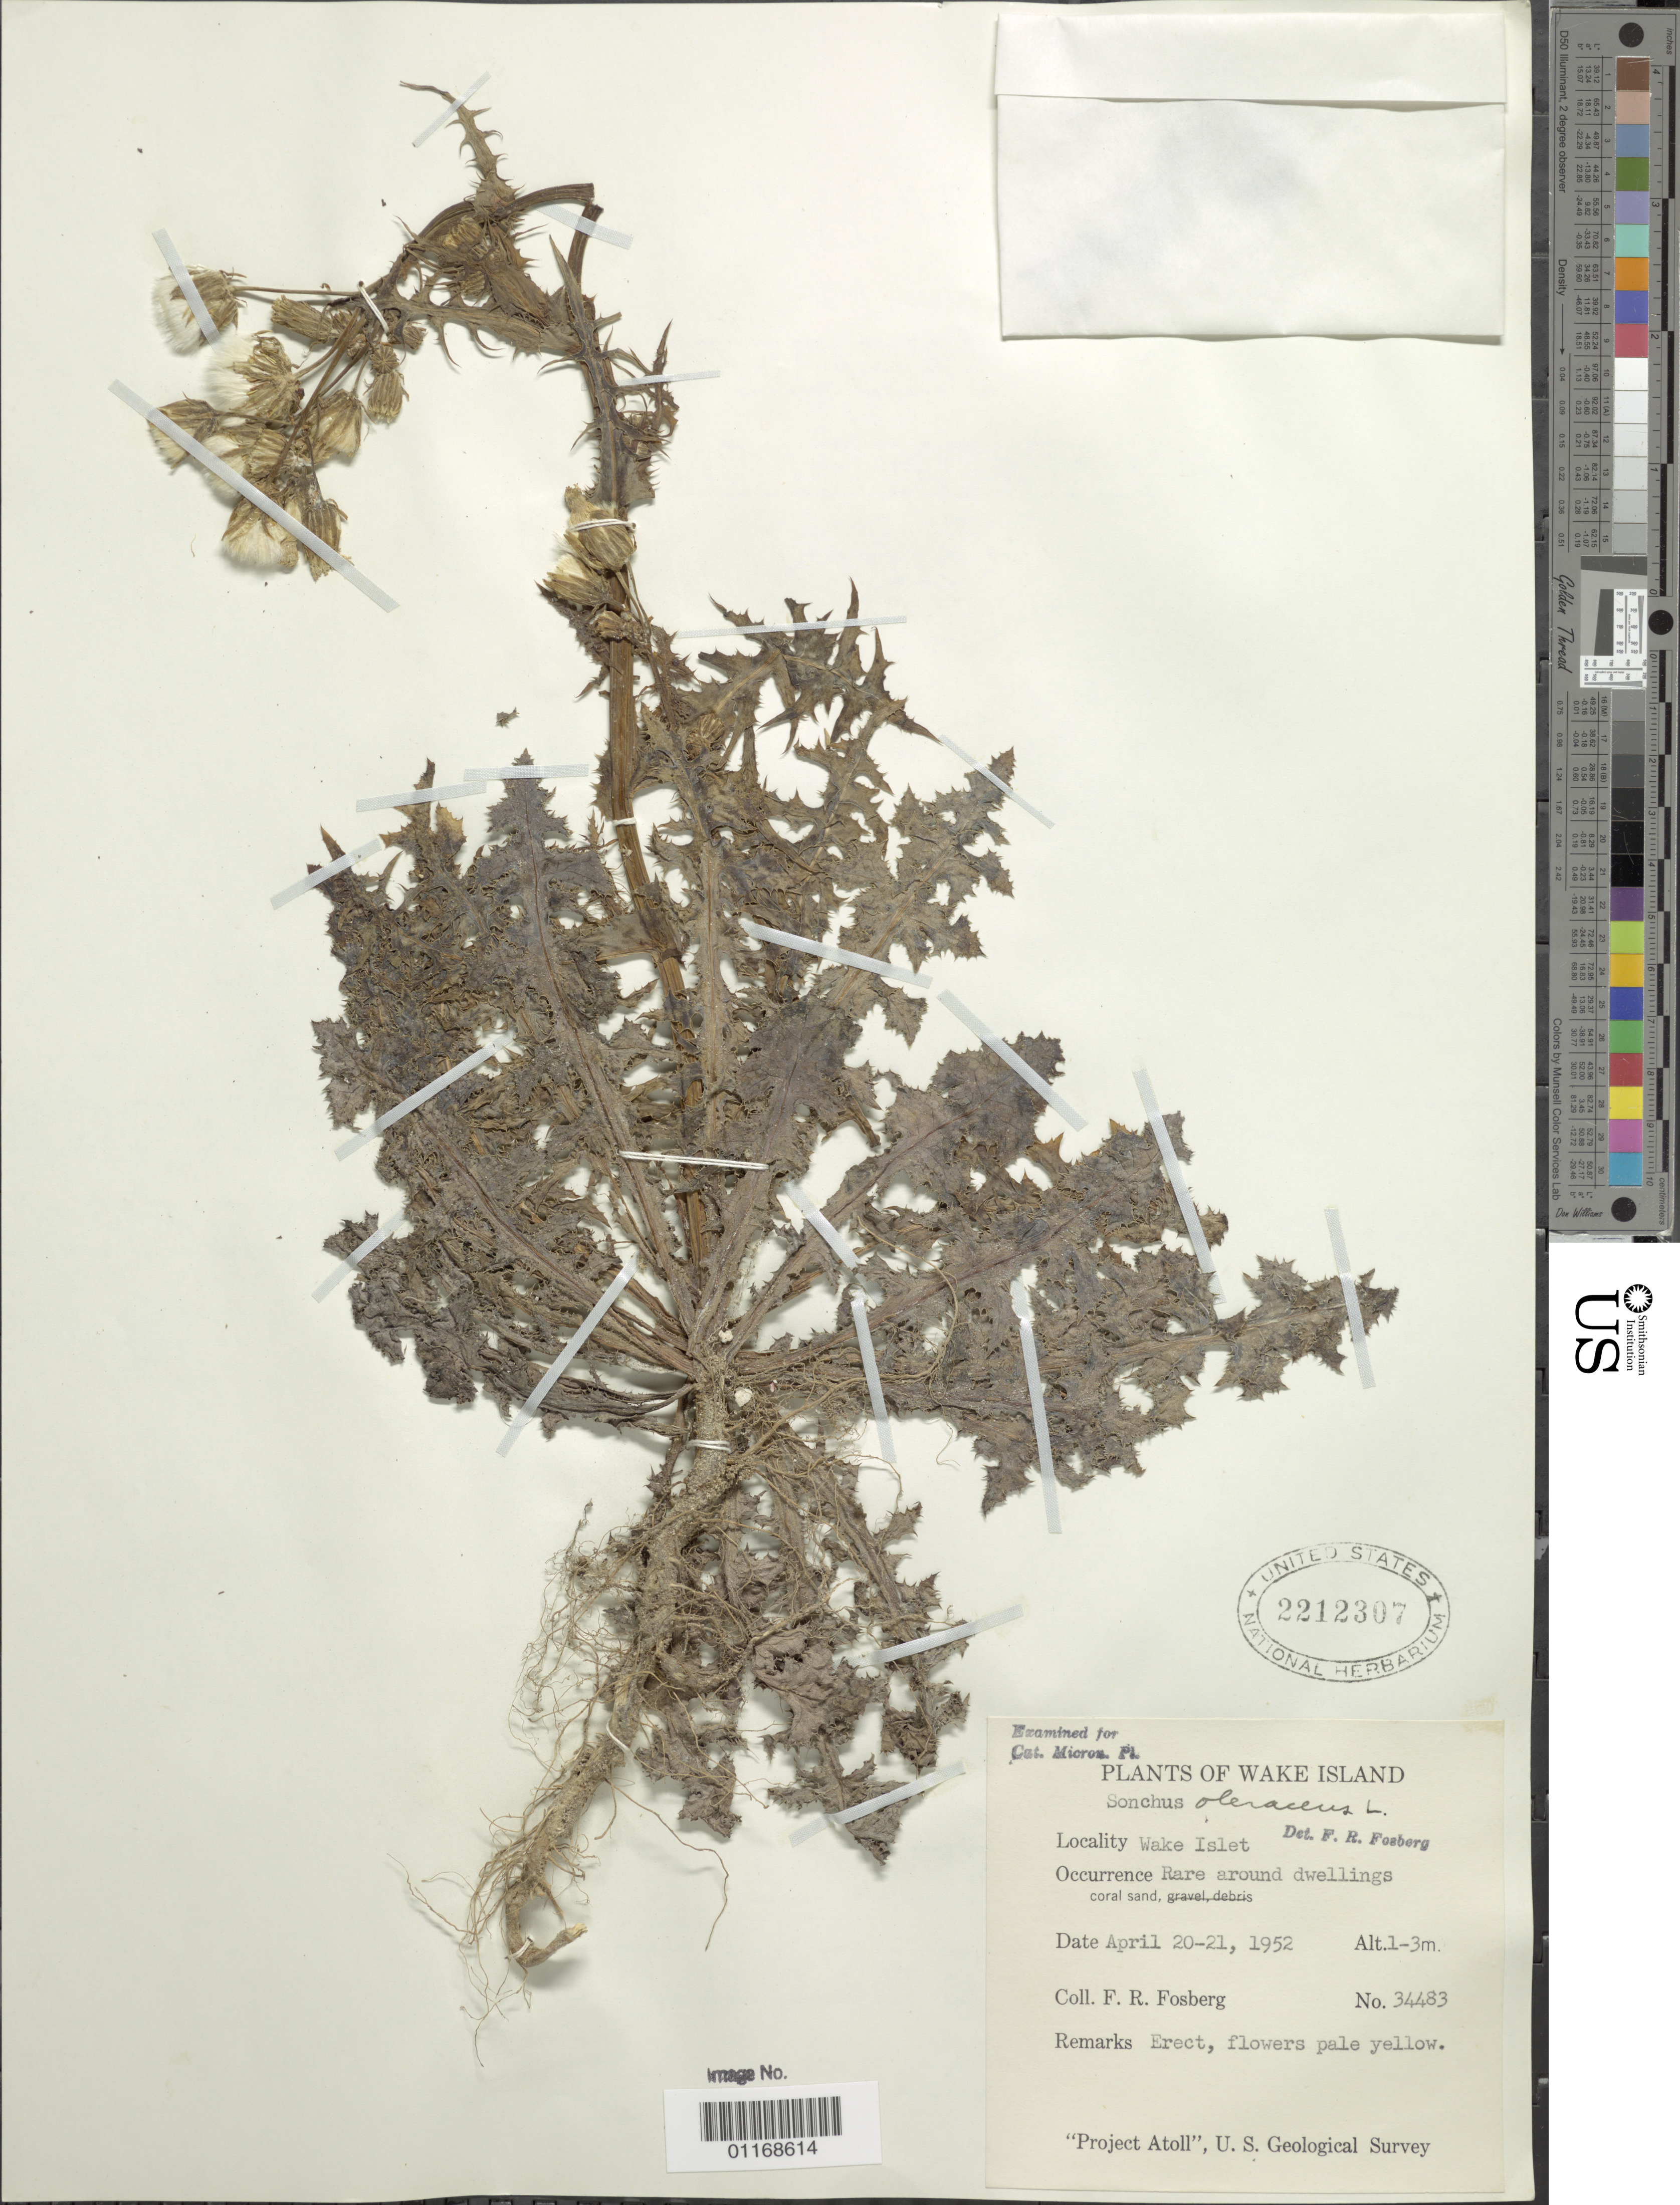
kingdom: Plantae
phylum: Tracheophyta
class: Magnoliopsida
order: Asterales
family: Asteraceae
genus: Sonchus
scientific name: Sonchus oleraceus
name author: L.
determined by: Fosberg, F. R.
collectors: F. R. Fosberg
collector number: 34483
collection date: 1952-04-20/1952-04-21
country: U.S. Administered Pacific Islands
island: Wake Atoll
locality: Wake Islet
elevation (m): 1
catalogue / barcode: US 2212307